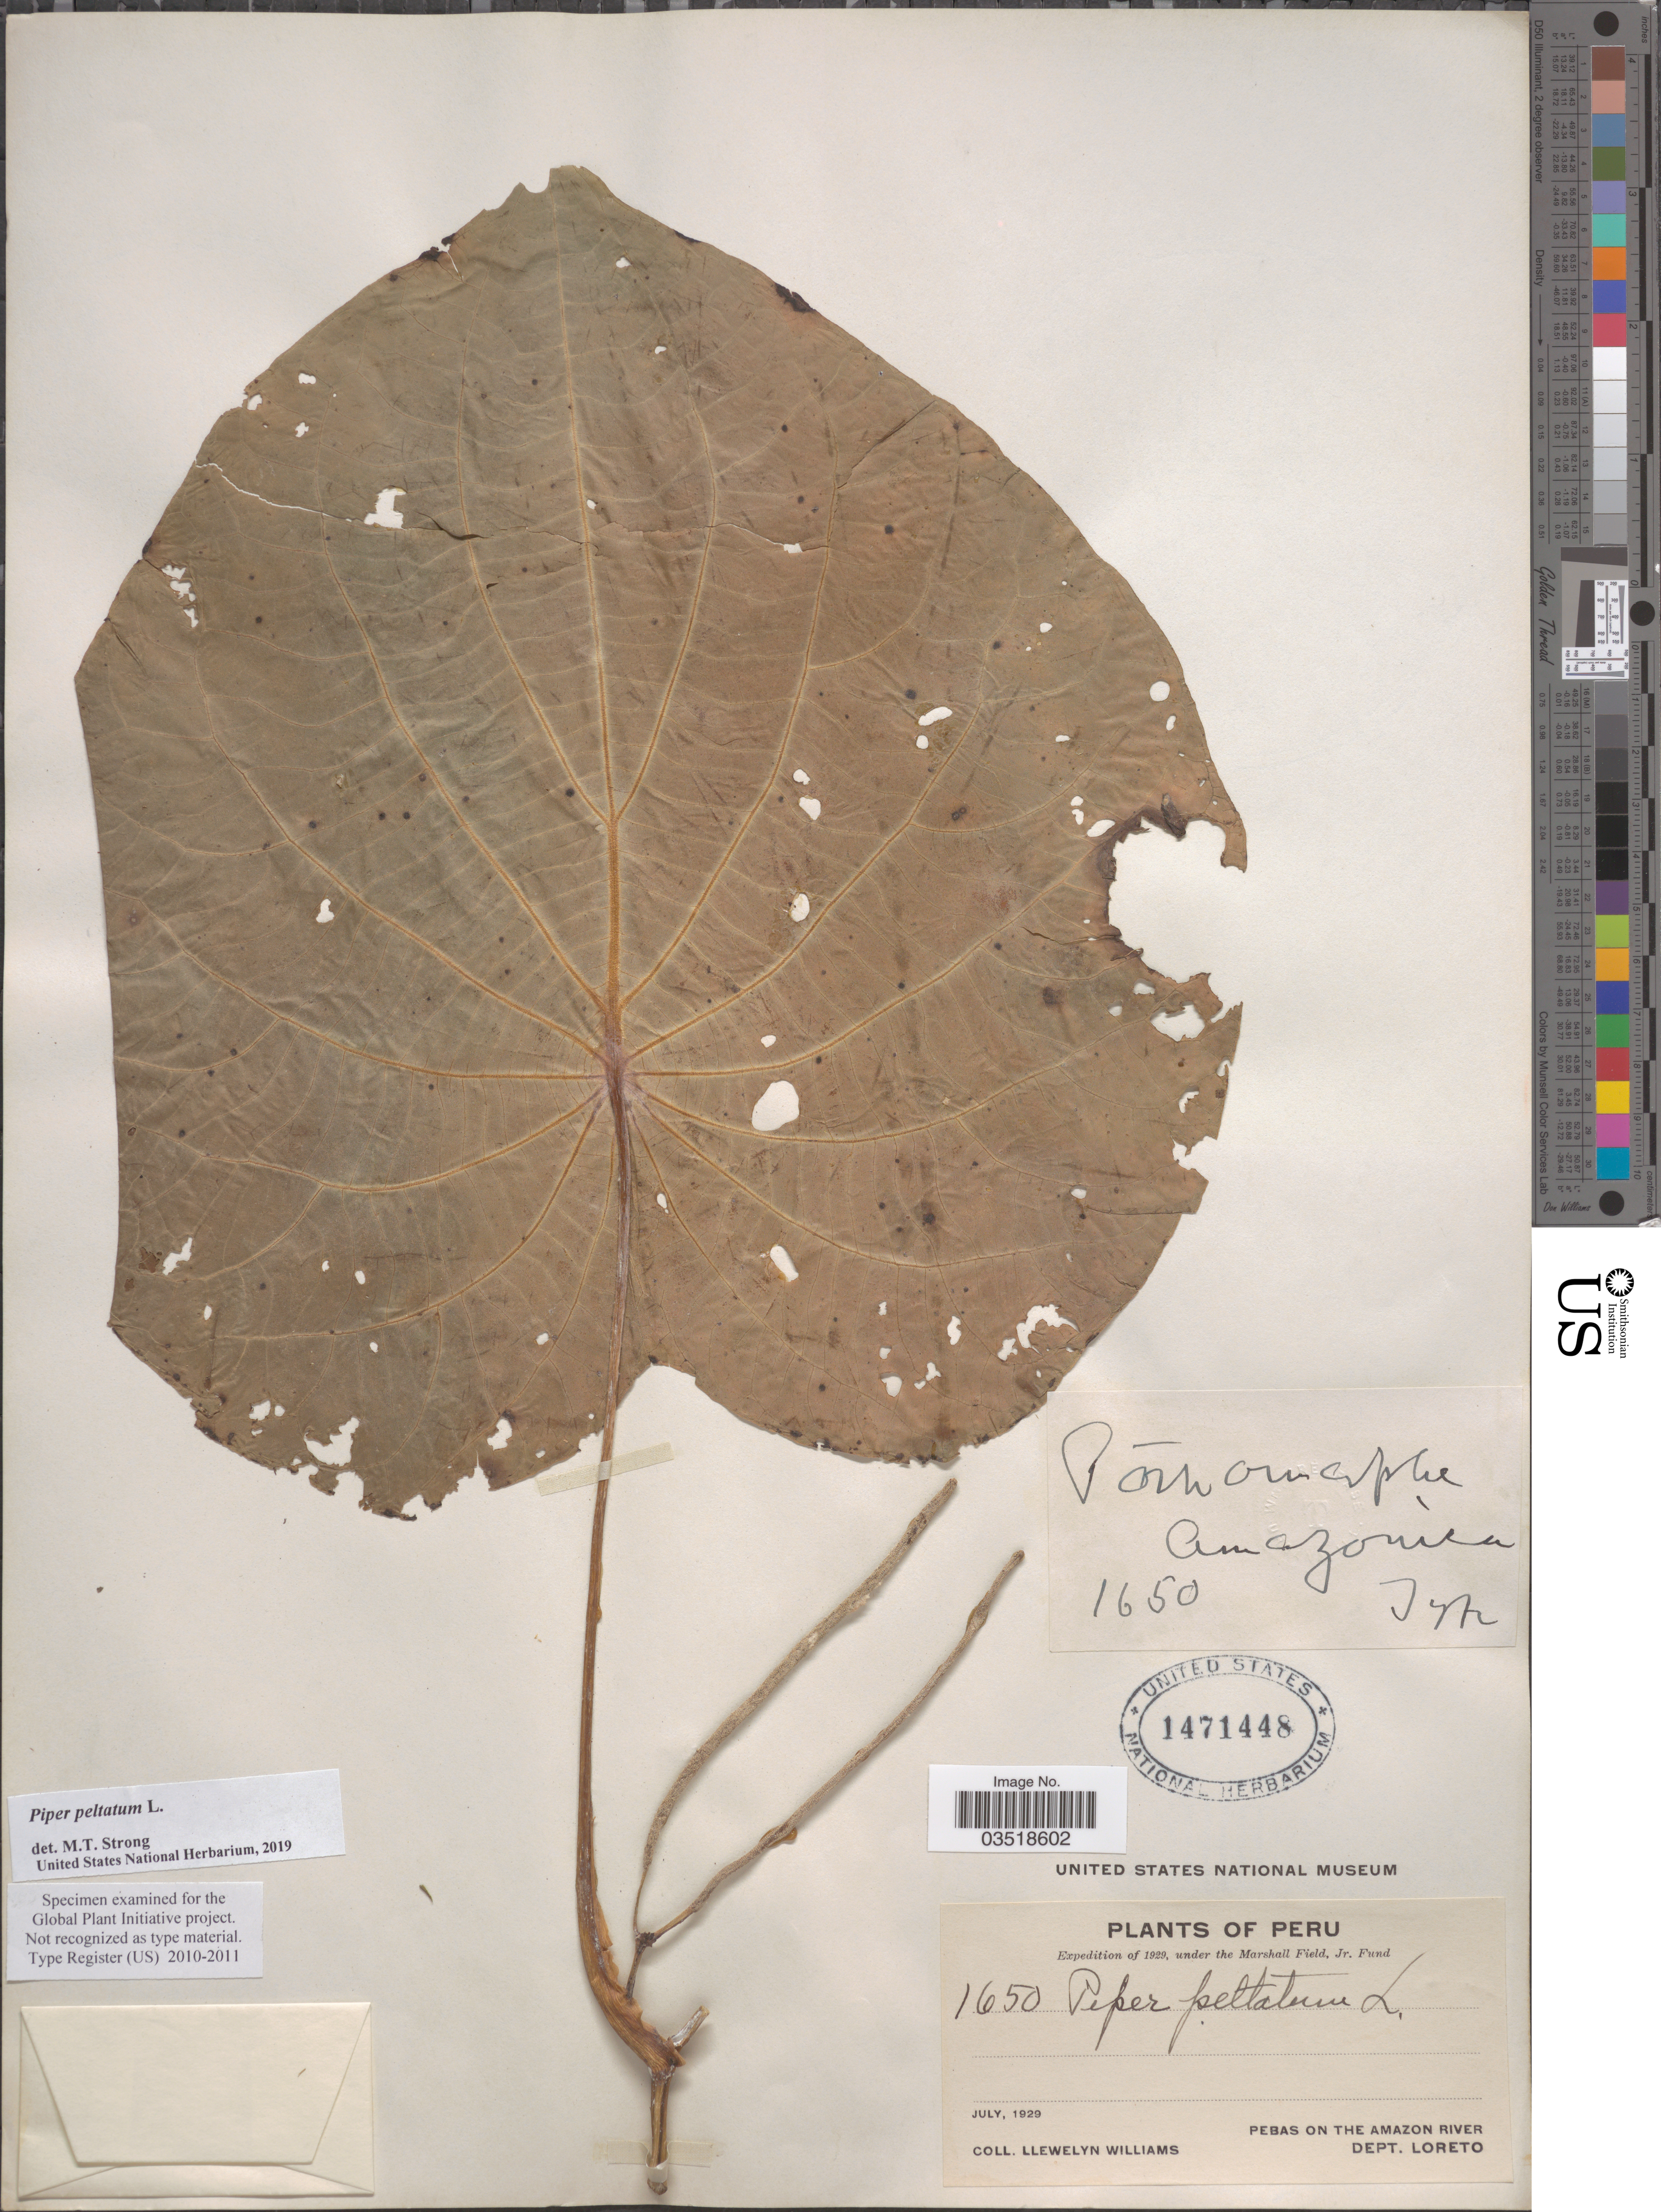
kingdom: Plantae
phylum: Tracheophyta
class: Magnoliopsida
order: Piperales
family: Piperaceae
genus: Piper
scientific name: Piper peltatum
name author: L.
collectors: Ll. Williams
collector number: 1650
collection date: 1929-07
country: Peru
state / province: Loreto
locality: Pebas on the Amazon River. Dept. Loreto.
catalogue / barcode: US 1471448